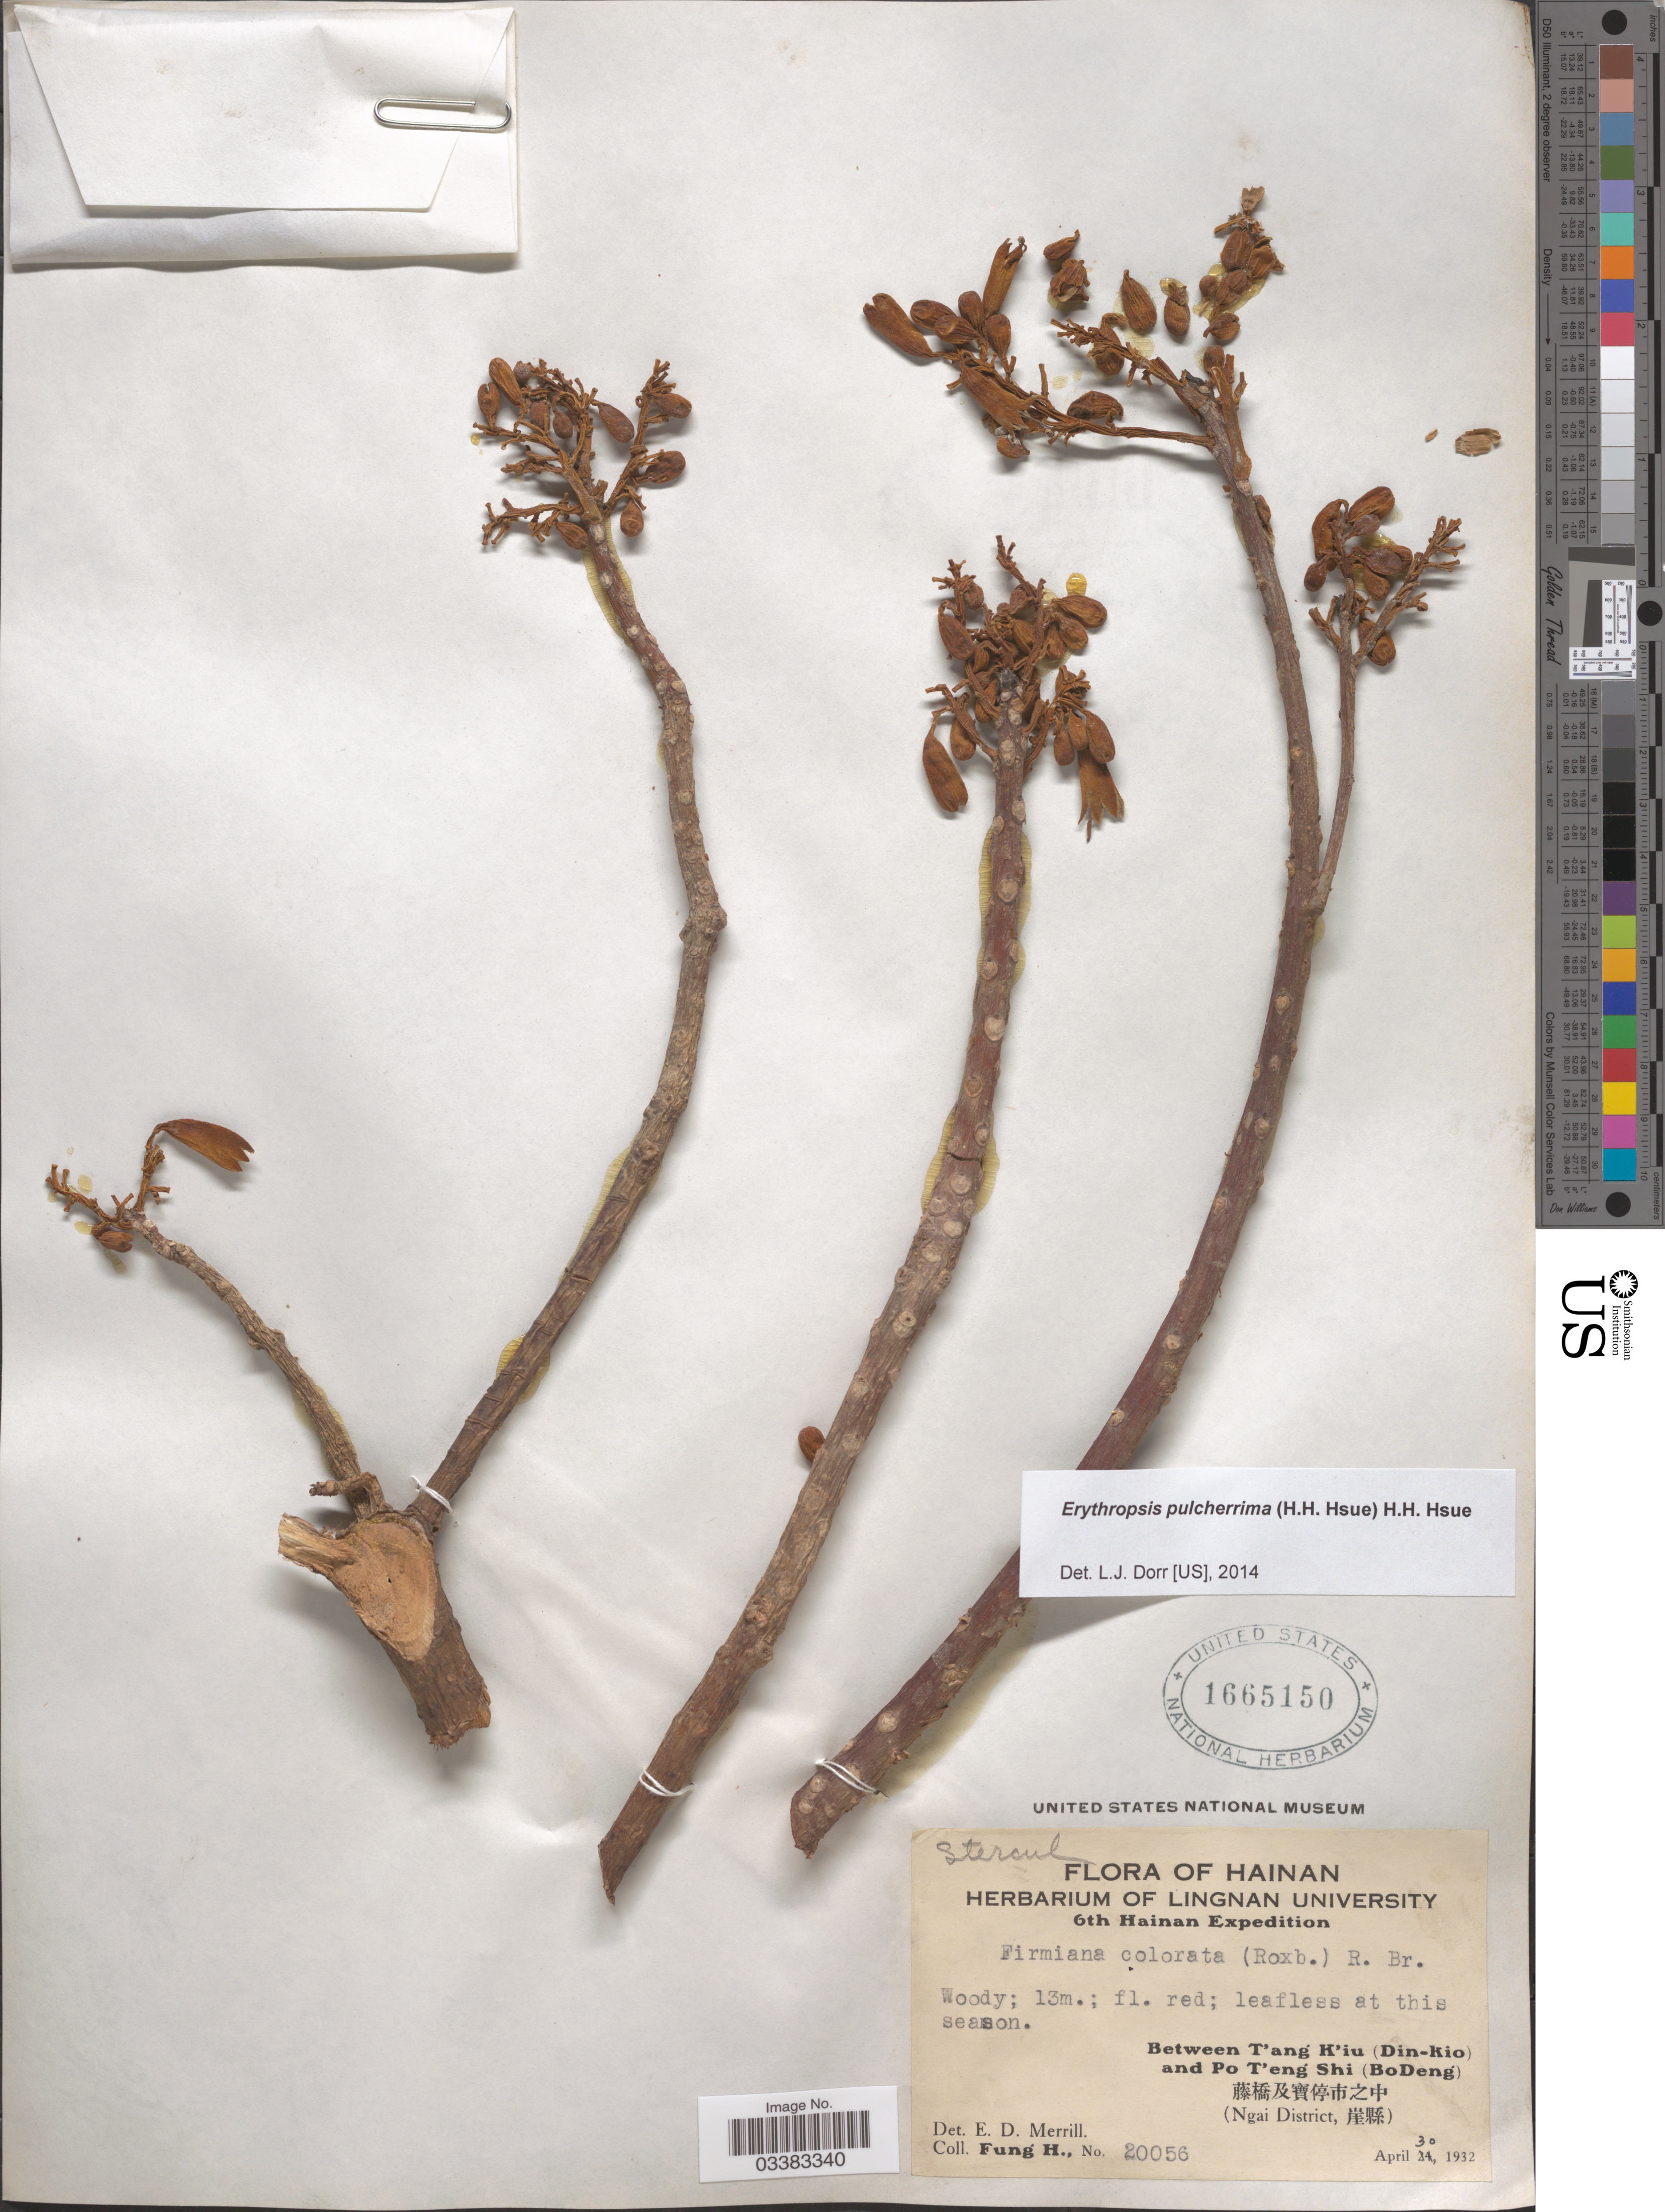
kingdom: Plantae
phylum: Tracheophyta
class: Magnoliopsida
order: Malvales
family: Malvaceae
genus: Erythropsis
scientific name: Erythropsis pulcherrima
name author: (H.H. Hsue) H.H. Hsue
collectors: H. Fung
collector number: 20056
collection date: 1932-04-30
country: China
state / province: Hainan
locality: Between T'ang K'iu (Din-kio) and Po T'eng Shi (BoDeng). (Ngai District).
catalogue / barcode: US 1665150